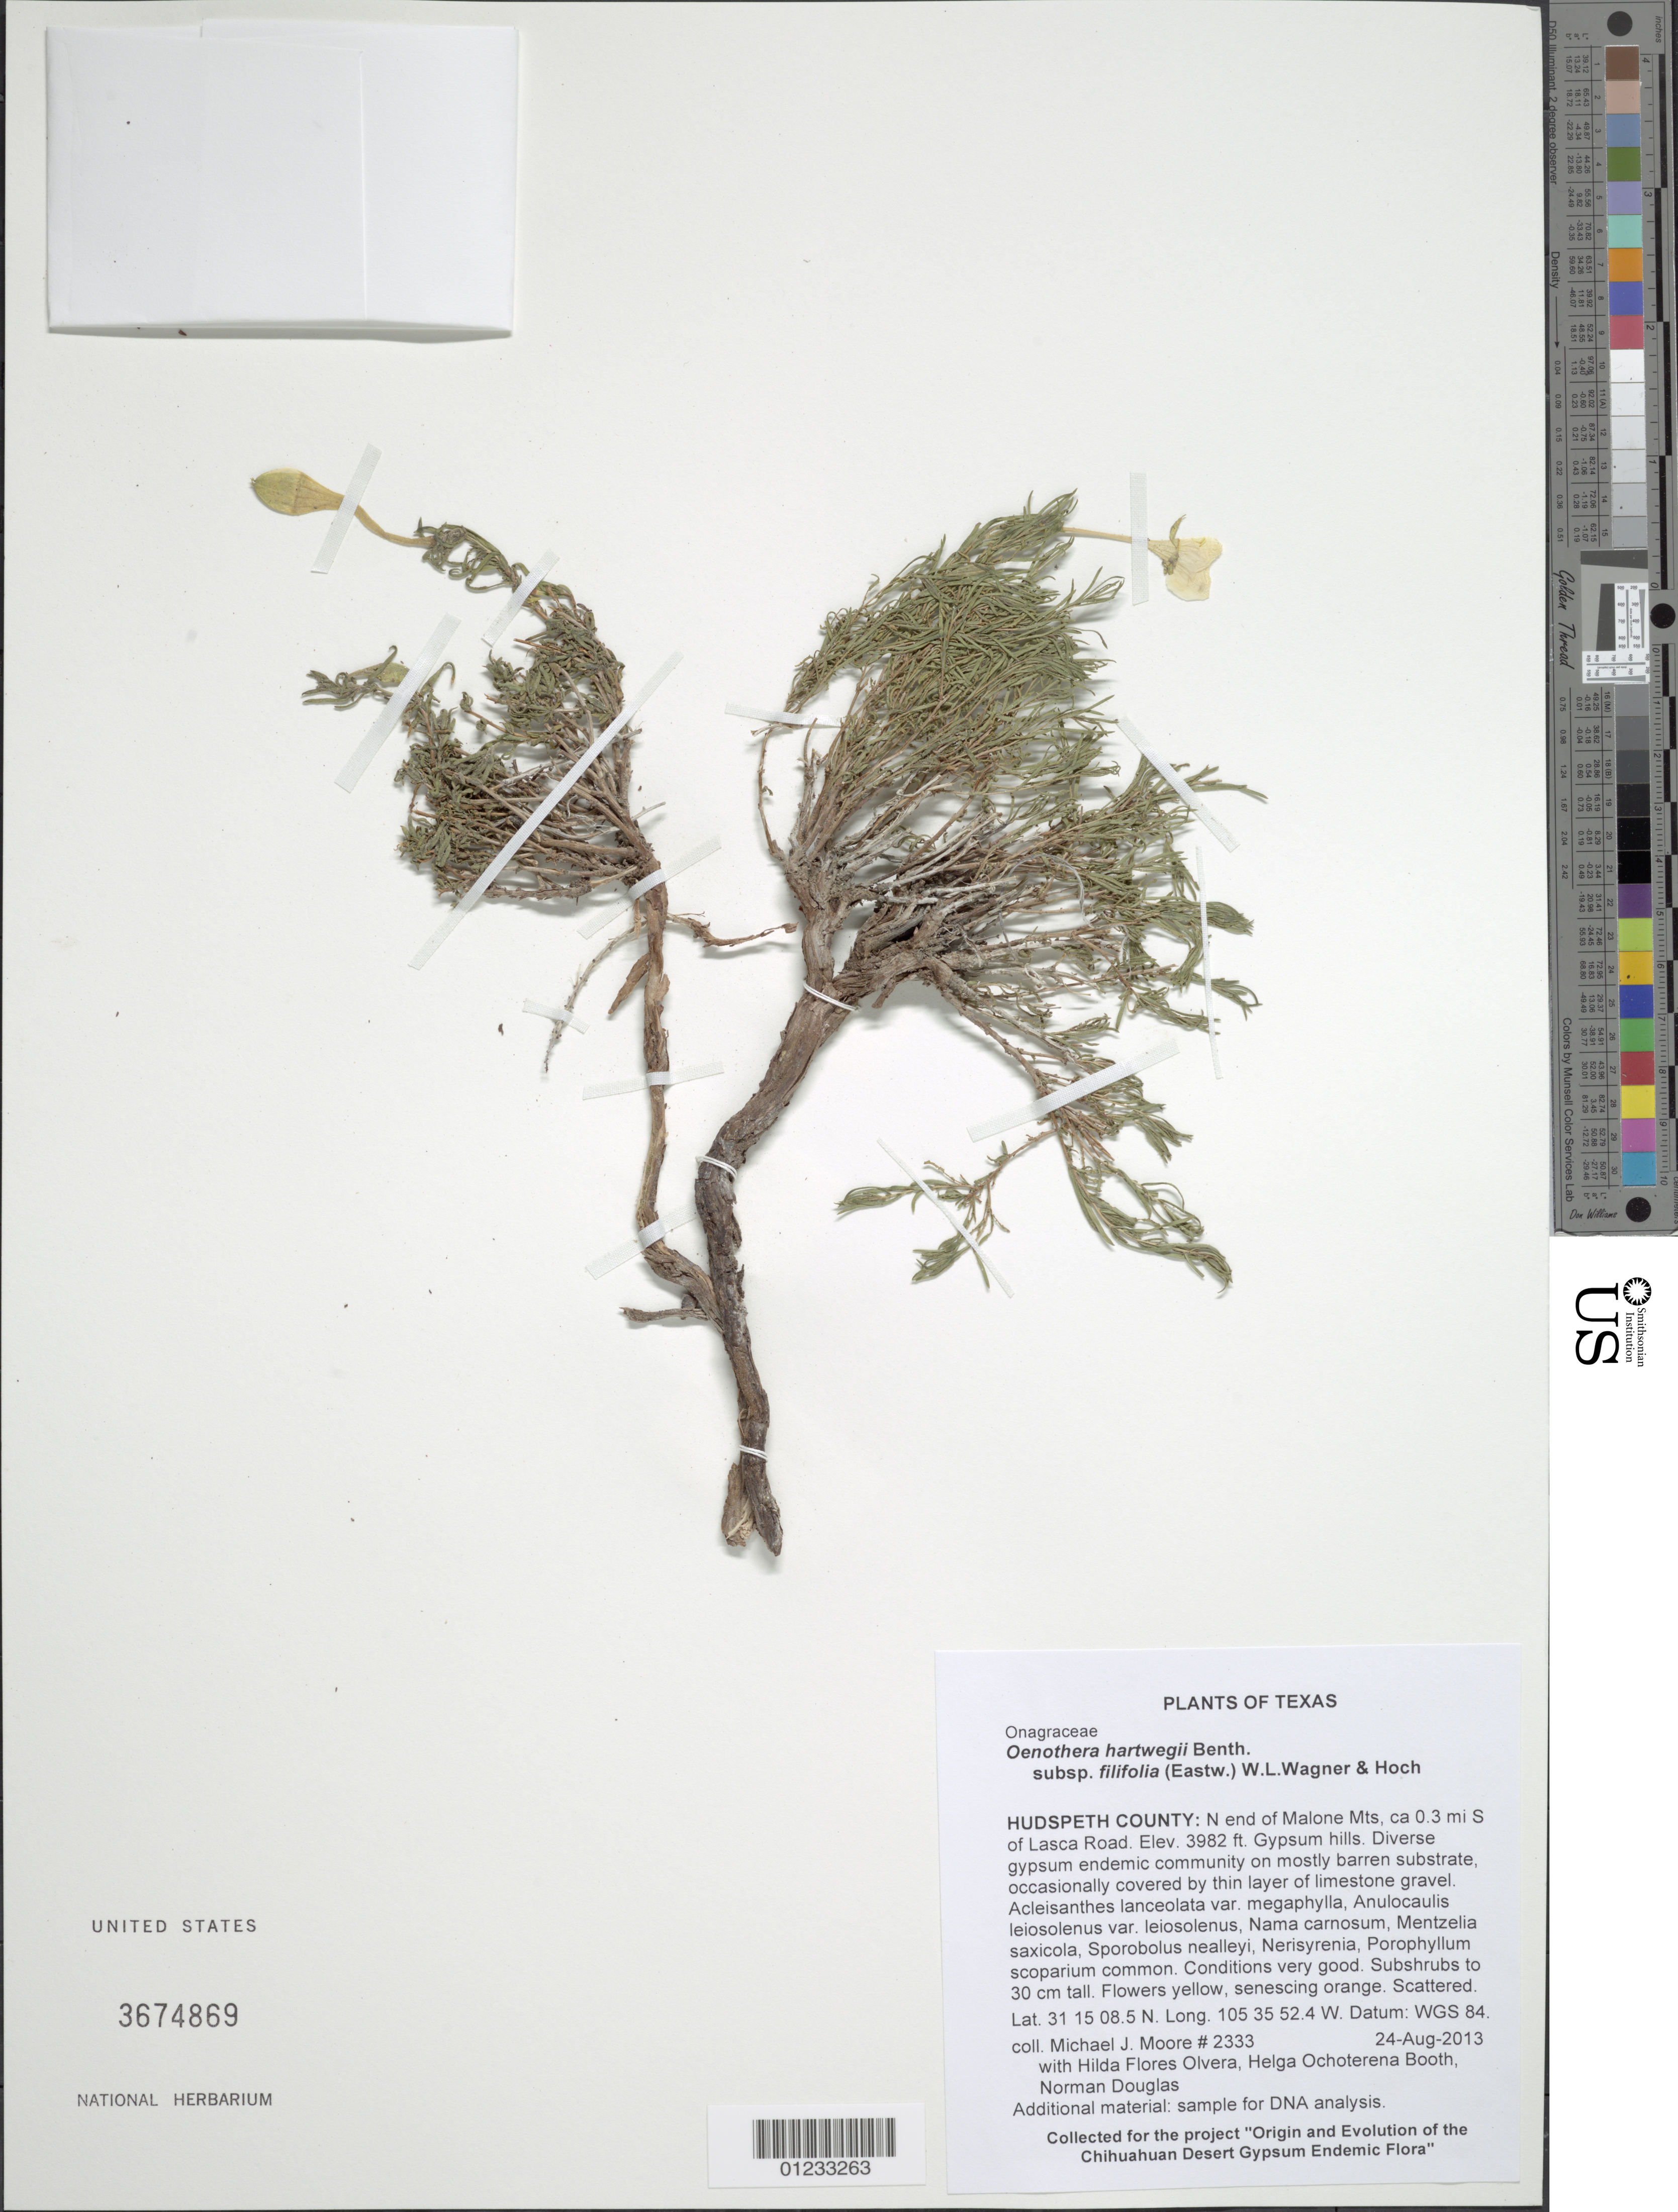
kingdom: Plantae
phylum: Tracheophyta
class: Magnoliopsida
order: Myrtales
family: Onagraceae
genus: Oenothera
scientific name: Oenothera hartwegii subsp. filifolia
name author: (Eastw.) W.L. Wagner & Hoch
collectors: M. J. Moore, H. Flores Olvera, H. Ochoterena-Booth & N. Douglas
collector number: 2333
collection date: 2009-08-23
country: United States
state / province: Texas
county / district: Hudspeth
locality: N end of Malone Mts, ca 0.3 mi S of Lasca Road.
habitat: Gypsum hills. Diverse gypsum endemic community on mostly barren substrate, occasionally covered by thin layer of limestone gravel. Acleisanthes lanceolata var. megaphylla, Anulocaulis leiosolenus var. leiosolenus, Nama carnosum, Mentzelia saxicola, Spor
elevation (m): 1214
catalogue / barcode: US 3674869